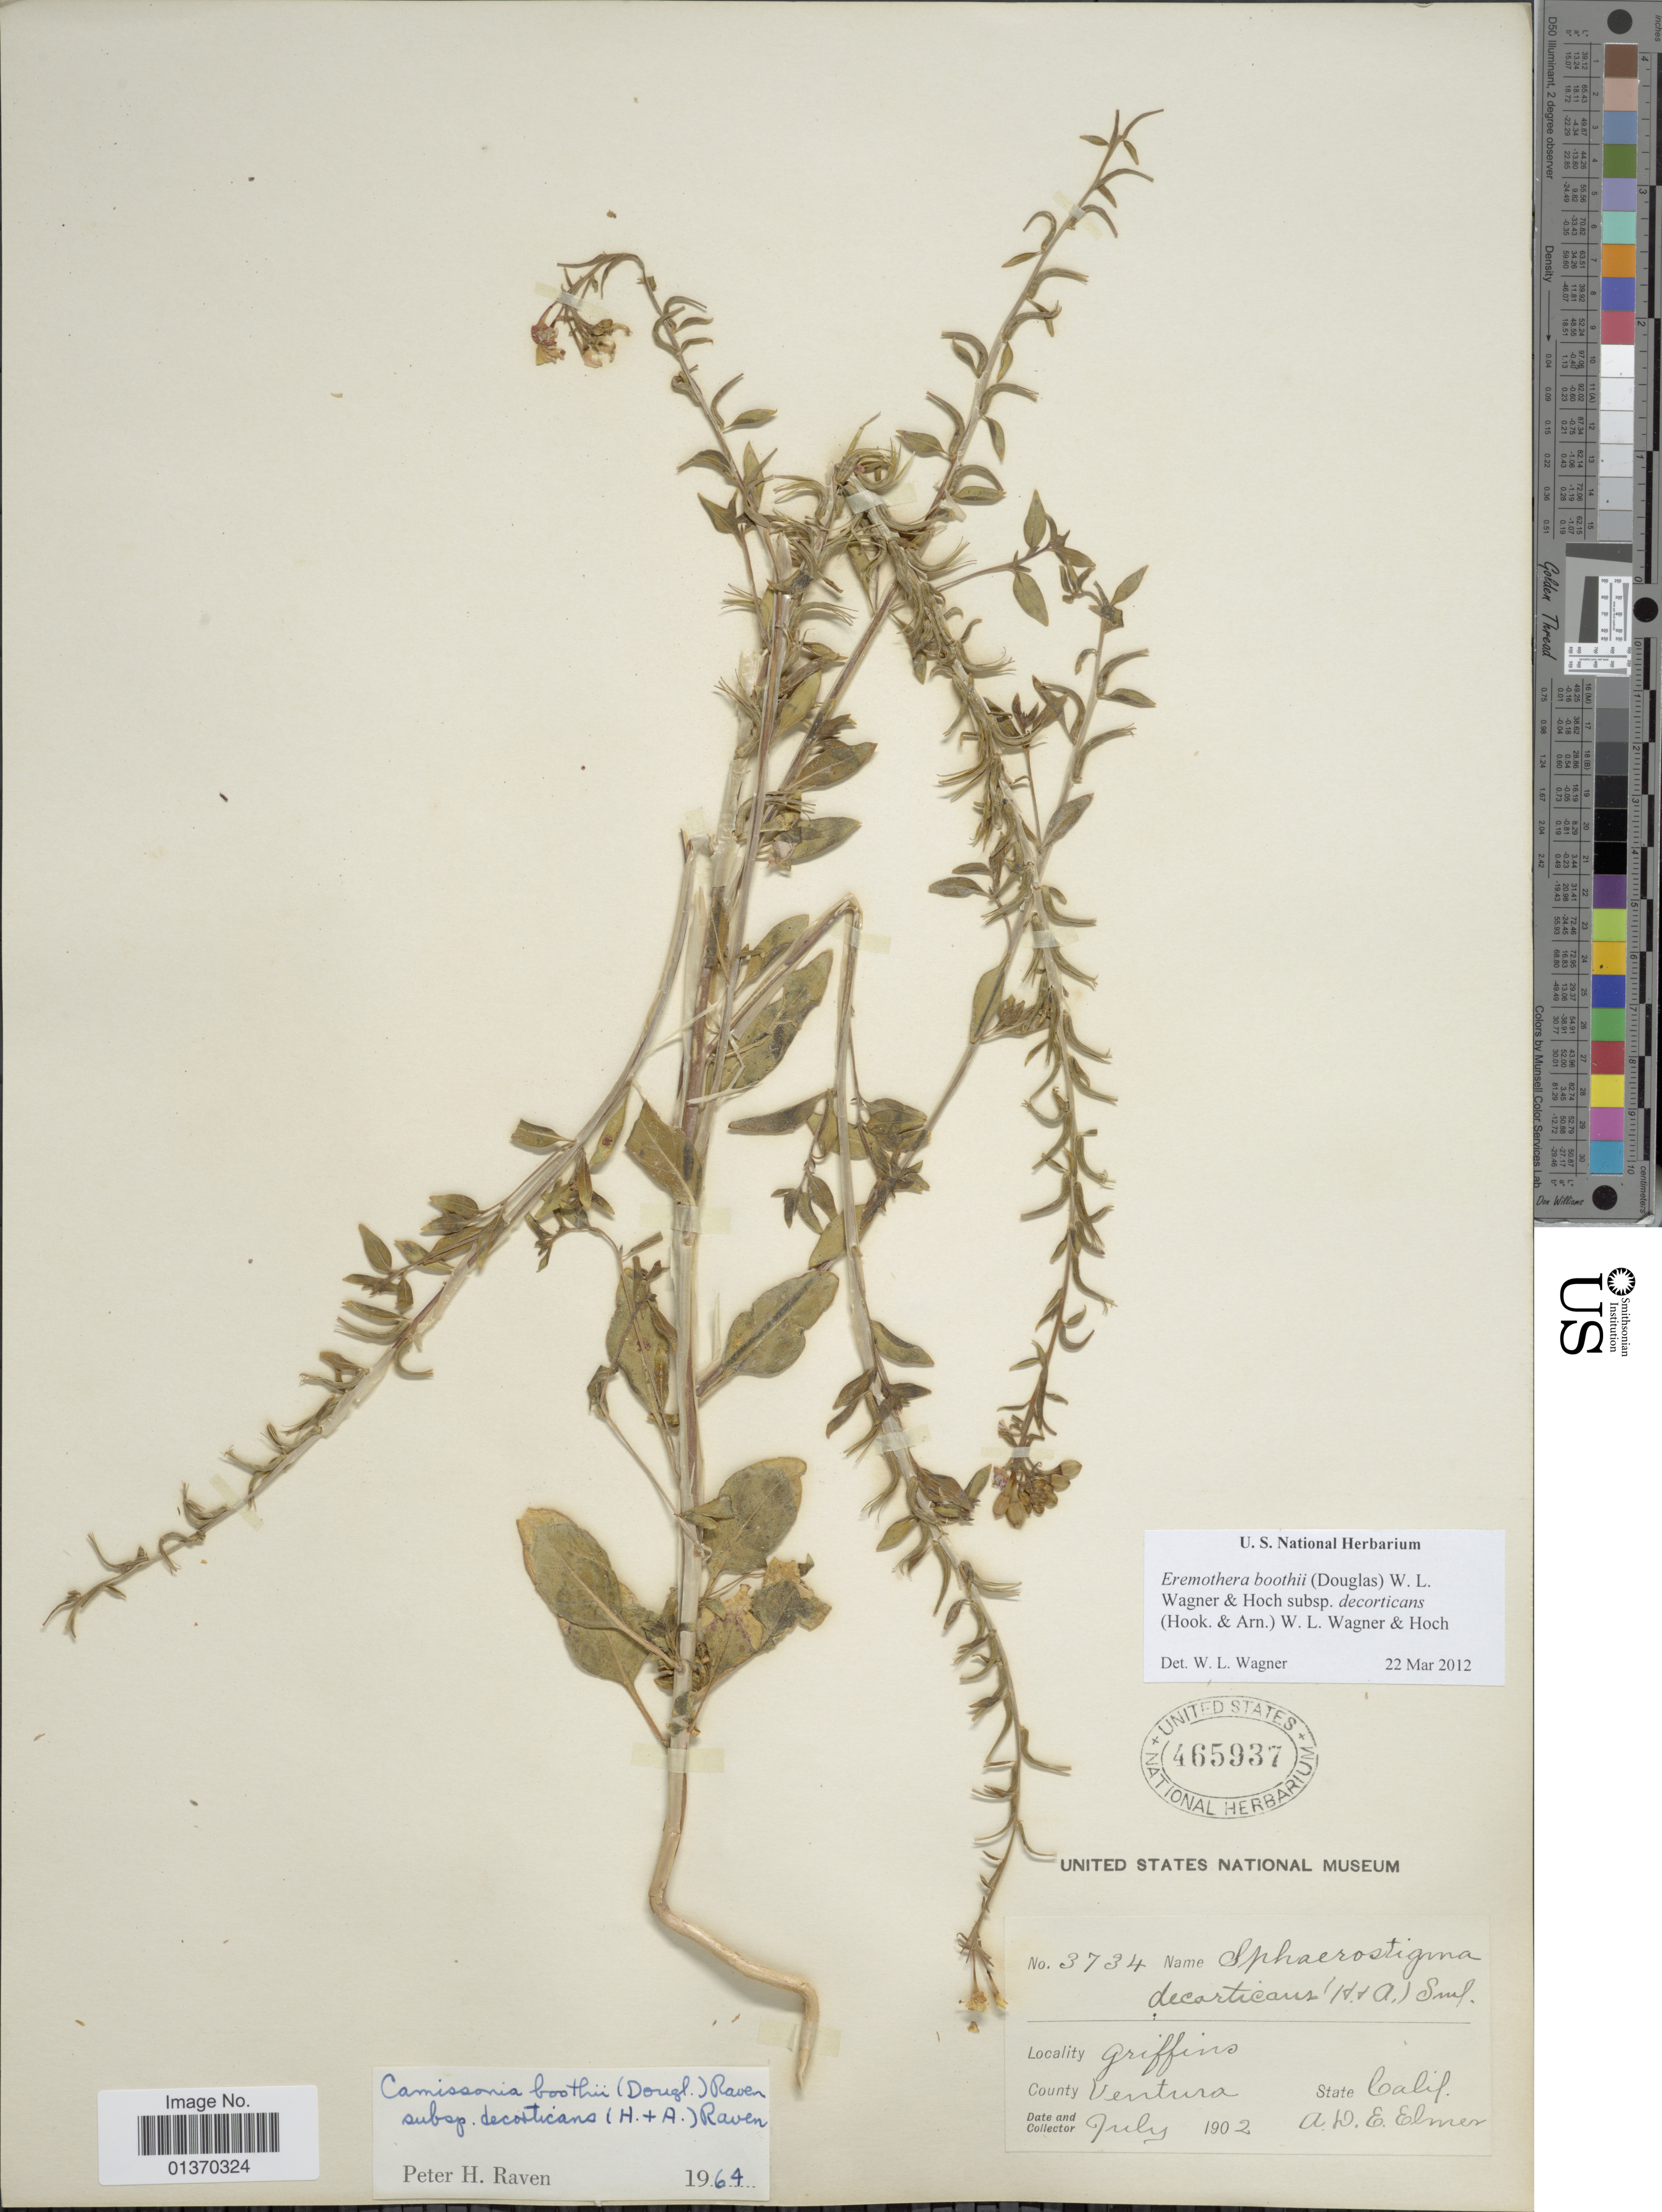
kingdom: Plantae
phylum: Tracheophyta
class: Magnoliopsida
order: Myrtales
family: Onagraceae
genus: Eremothera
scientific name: Eremothera boothii subsp. decorticans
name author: (Hook. & Arn.) W.L. Wagner & Hoch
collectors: A. D. E. Elmer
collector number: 3734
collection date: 1902-07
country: United States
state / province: California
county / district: Ventura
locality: Griffins, Ventura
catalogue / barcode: US 465937